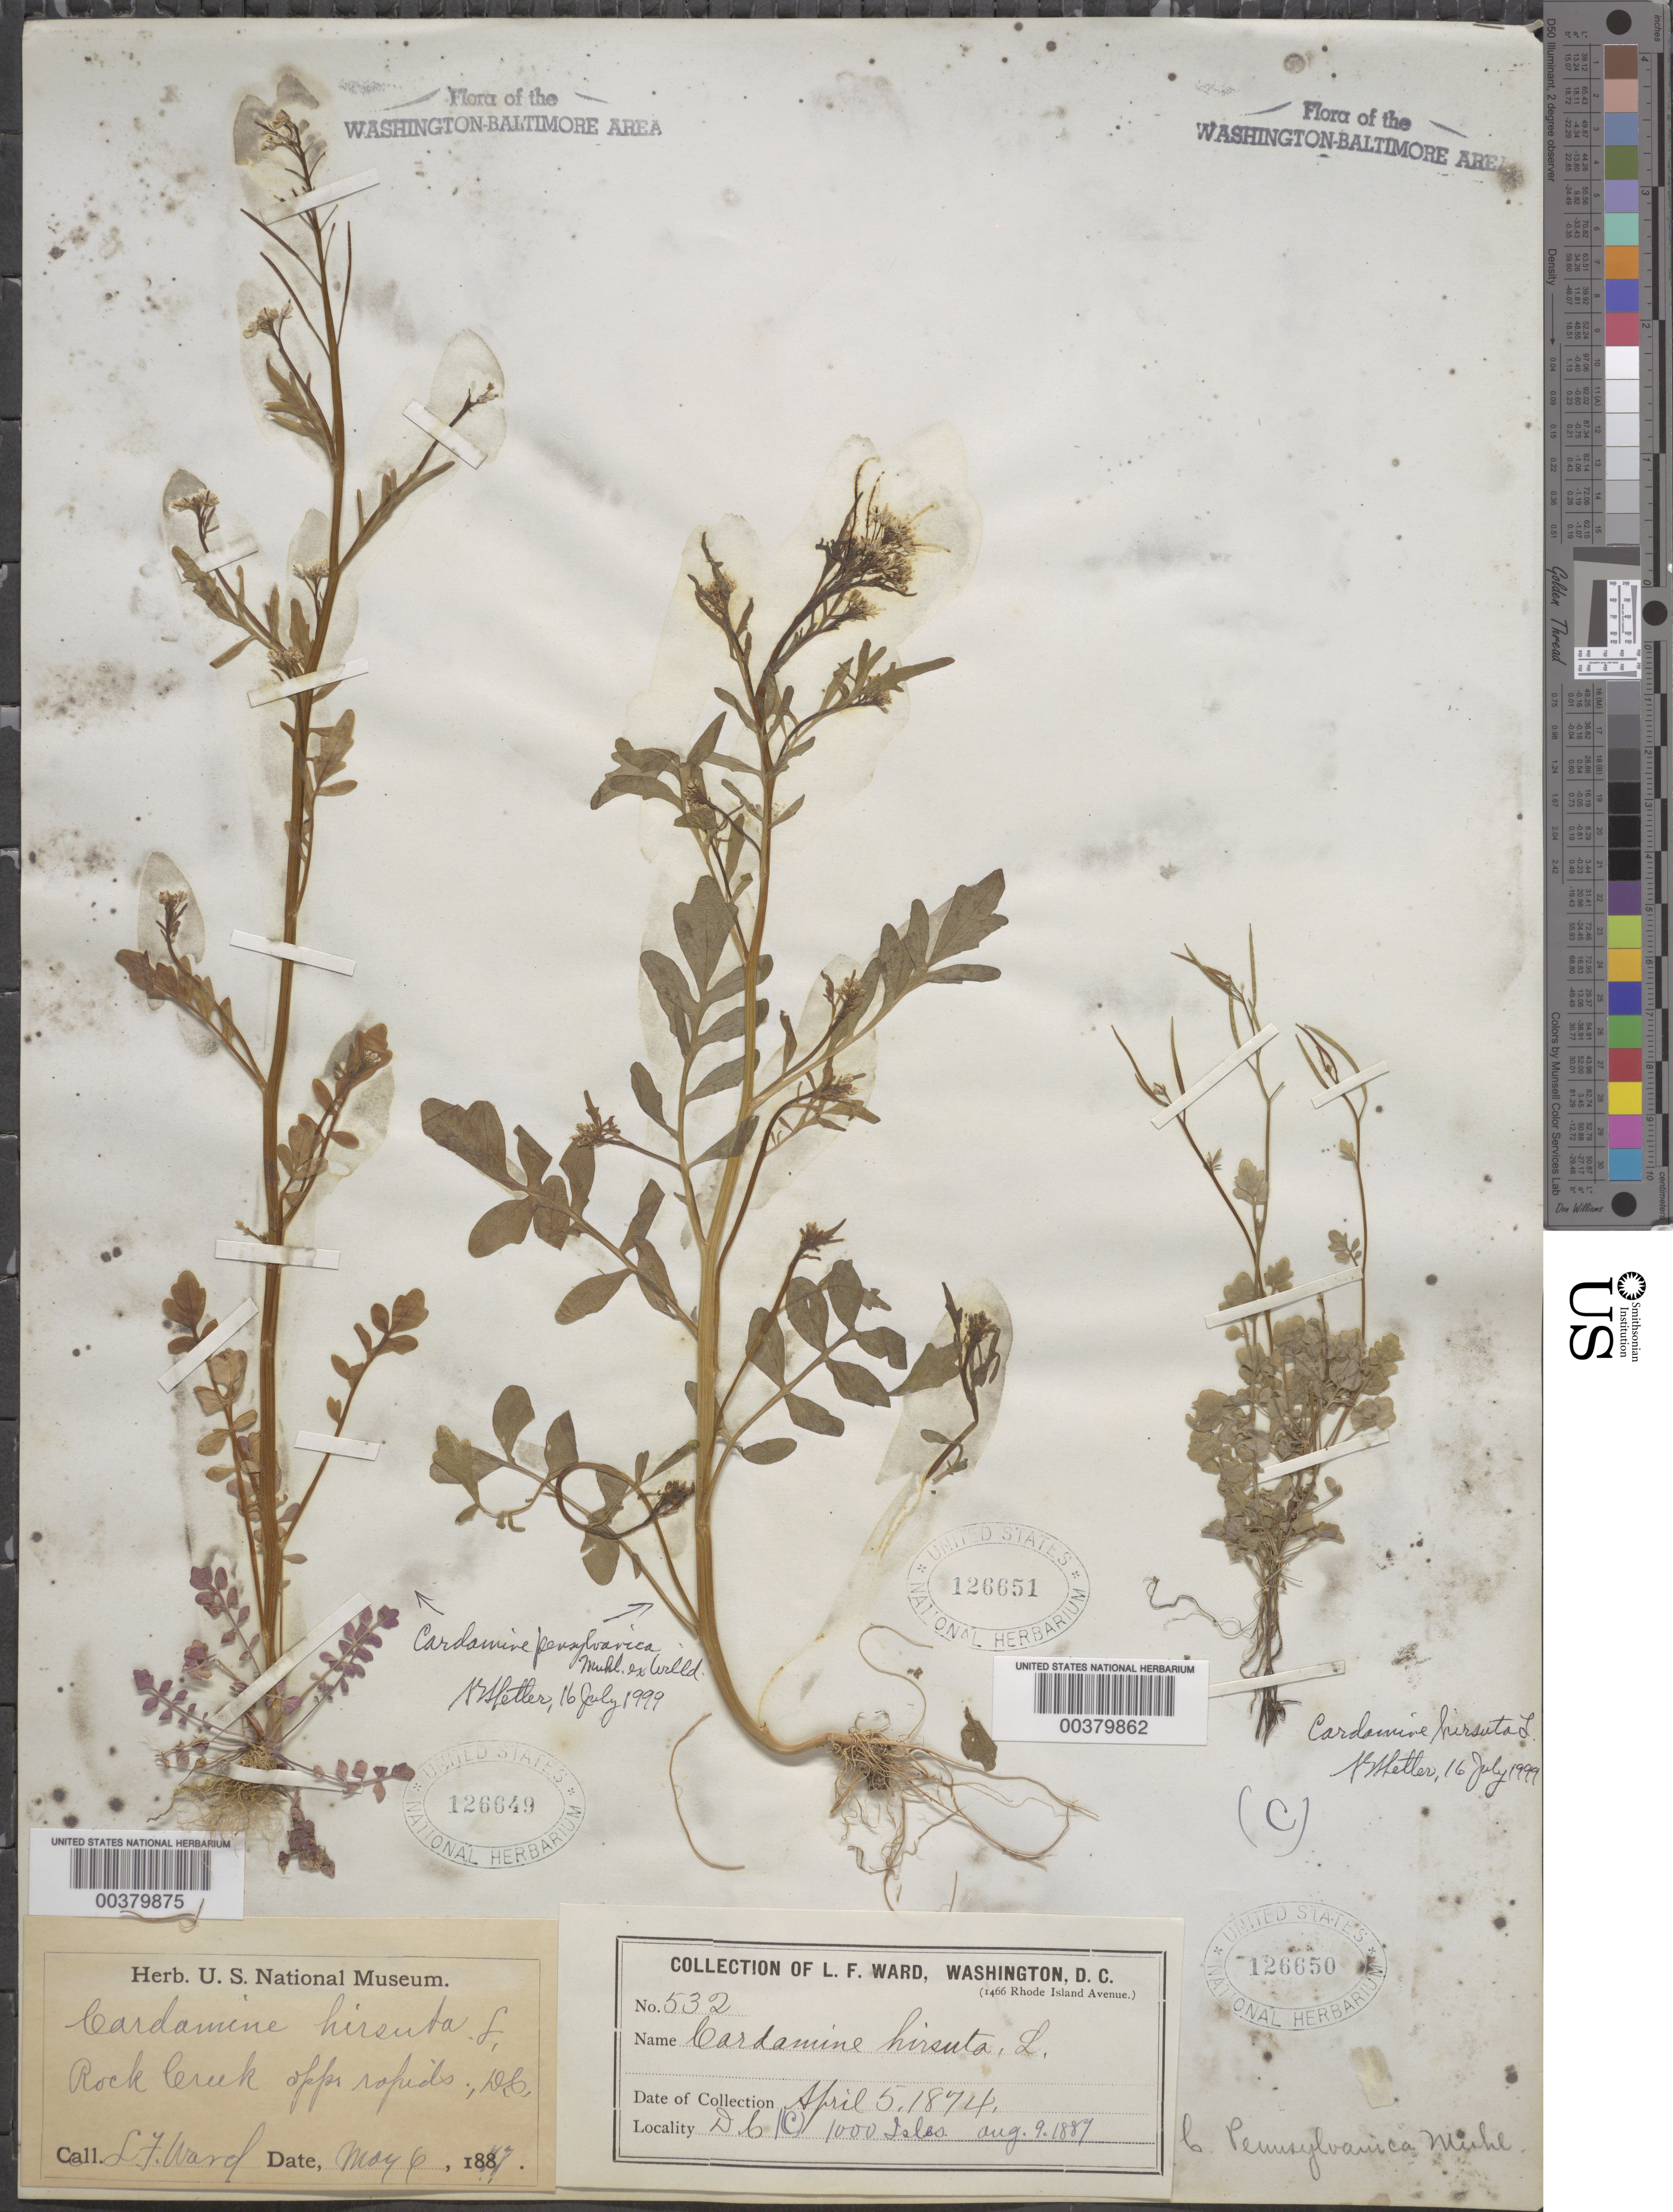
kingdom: Plantae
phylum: Tracheophyta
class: Magnoliopsida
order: Brassicales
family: Brassicaceae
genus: Cardamine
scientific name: Cardamine pensylvanica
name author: Muhl. ex Willd.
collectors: L. F. Ward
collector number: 532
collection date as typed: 05 Apr 1874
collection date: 1874-04-05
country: United States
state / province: District of Columbia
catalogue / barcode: US 126651